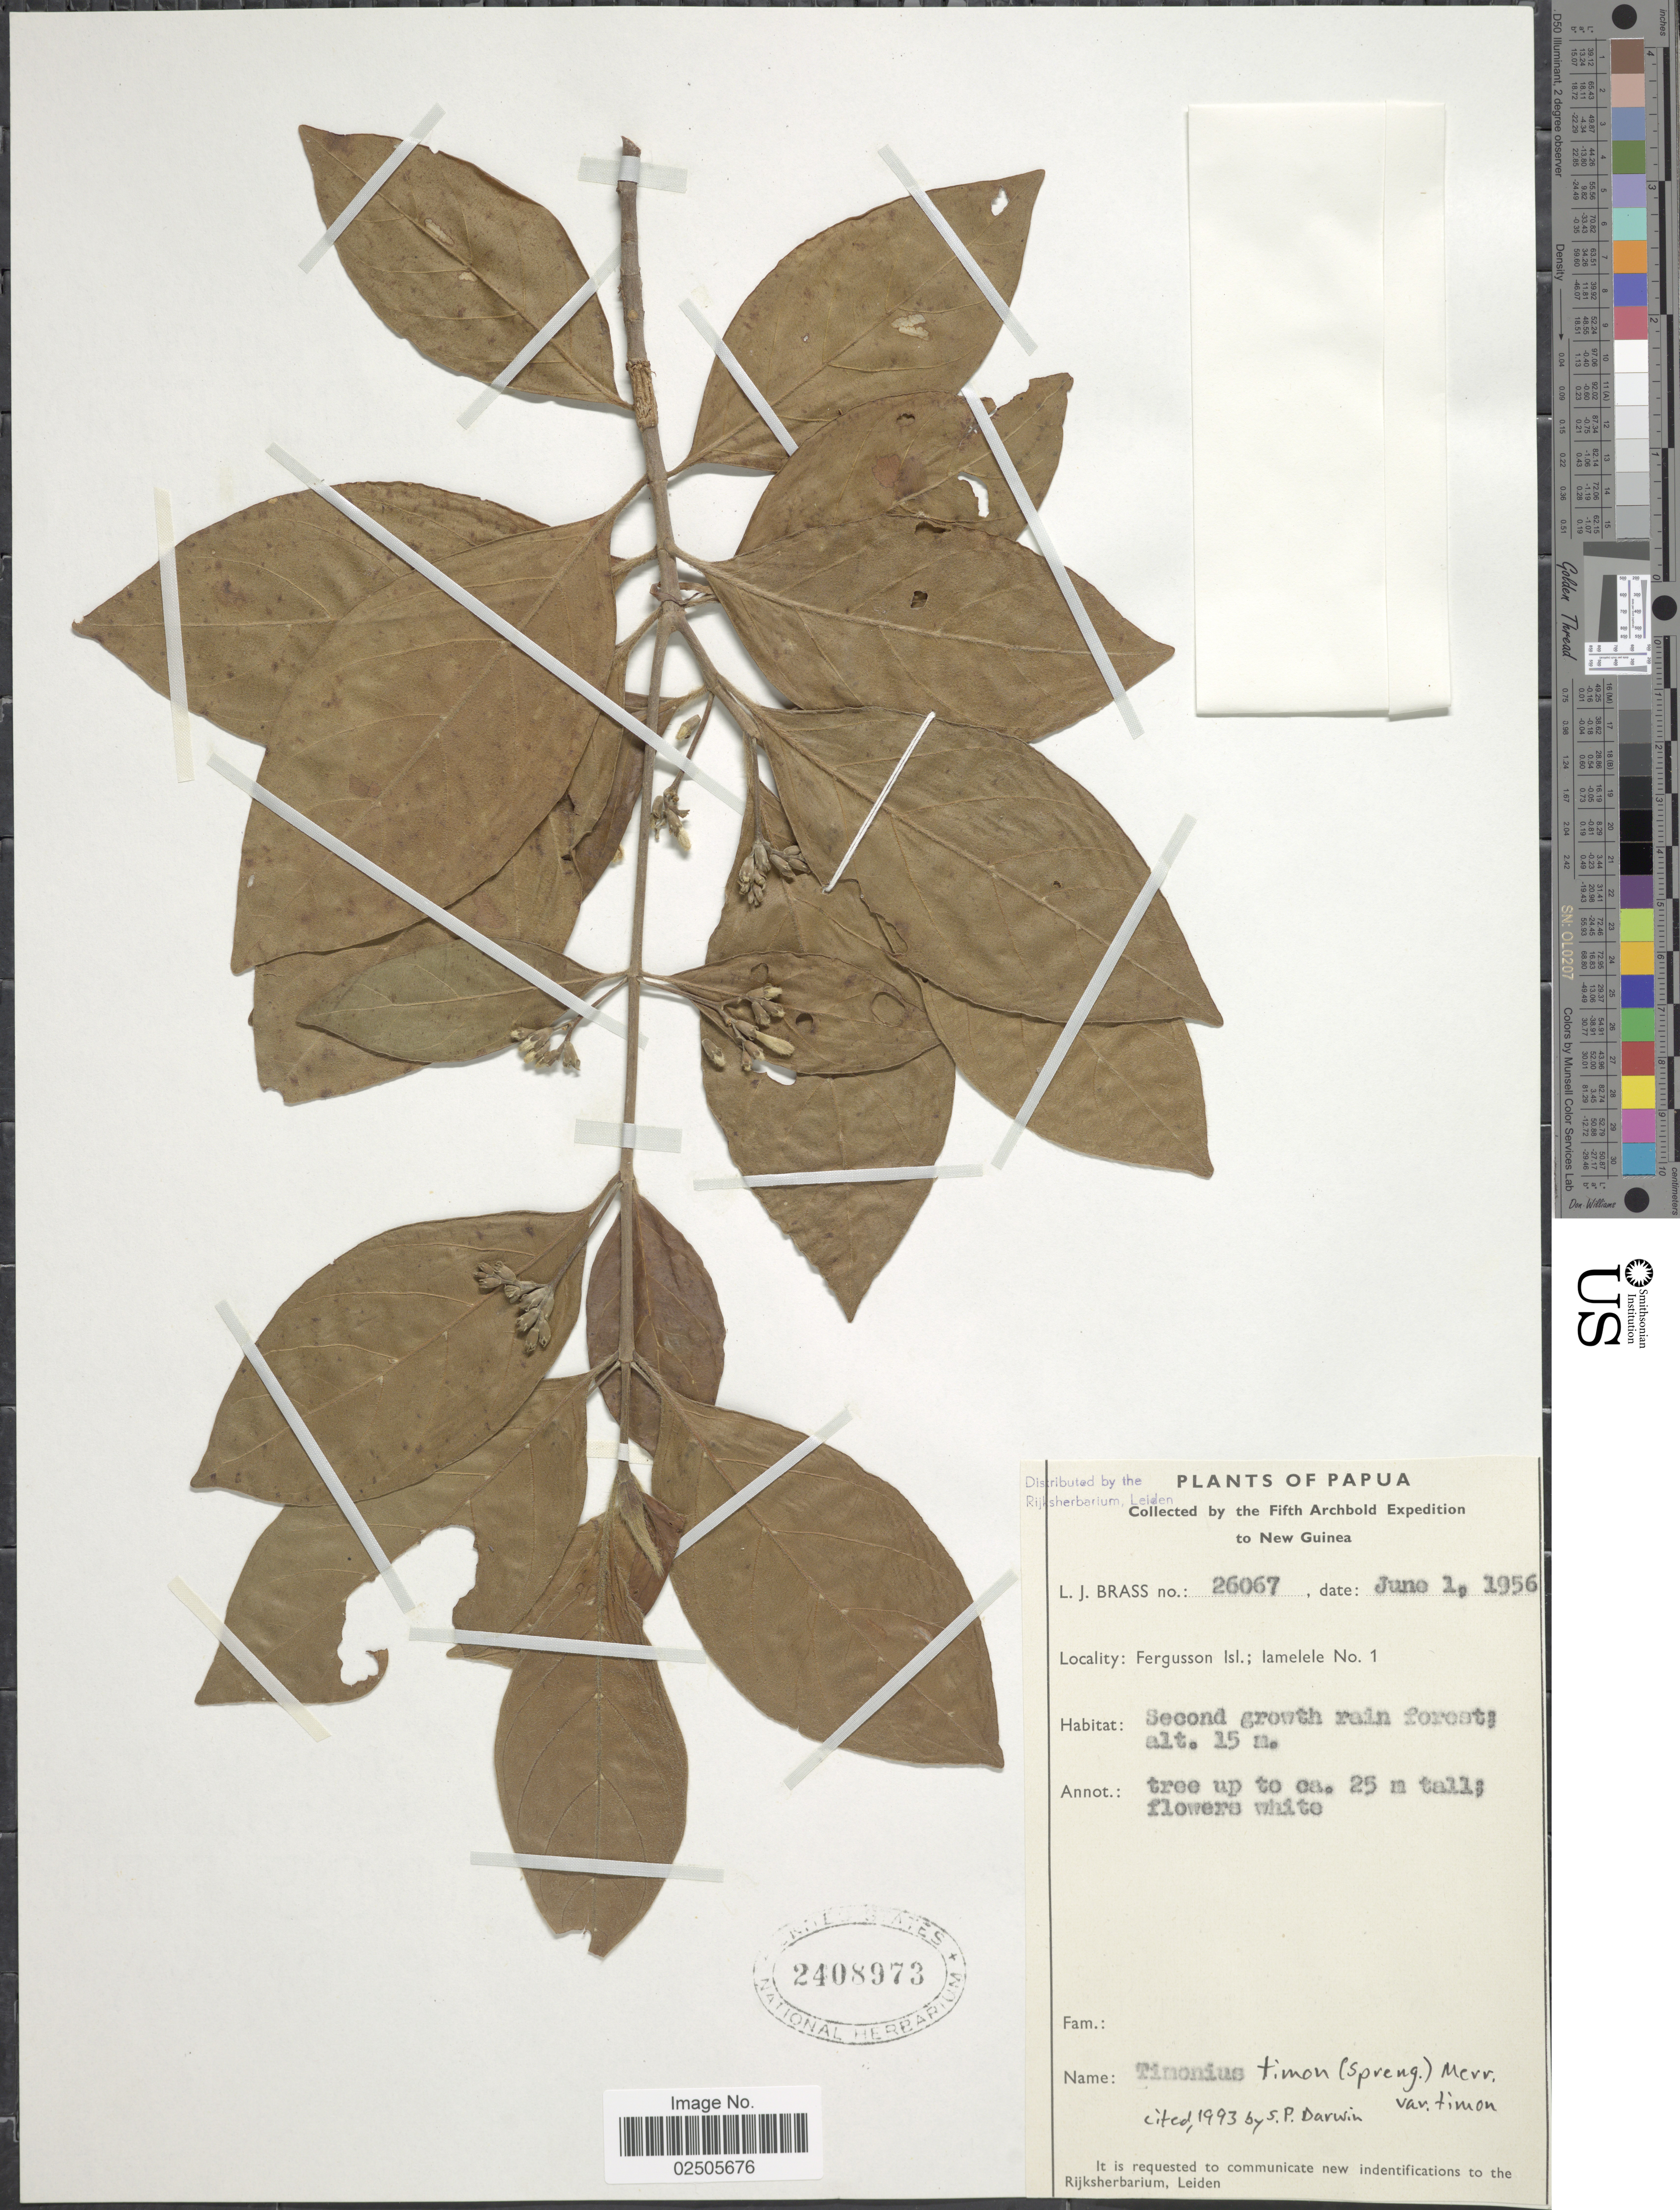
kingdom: Plantae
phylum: Tracheophyta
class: Magnoliopsida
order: Gentianales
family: Rubiaceae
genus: Timonius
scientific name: Timonius timon var. timon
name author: (Spreng.) Merr.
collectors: L. J. Brass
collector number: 26067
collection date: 1956-06-01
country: Papua New Guinea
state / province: Milne Bay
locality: Papua, New Guinea, Fergusson Isl.; Iamelele No 1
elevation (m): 15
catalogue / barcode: US 2408973